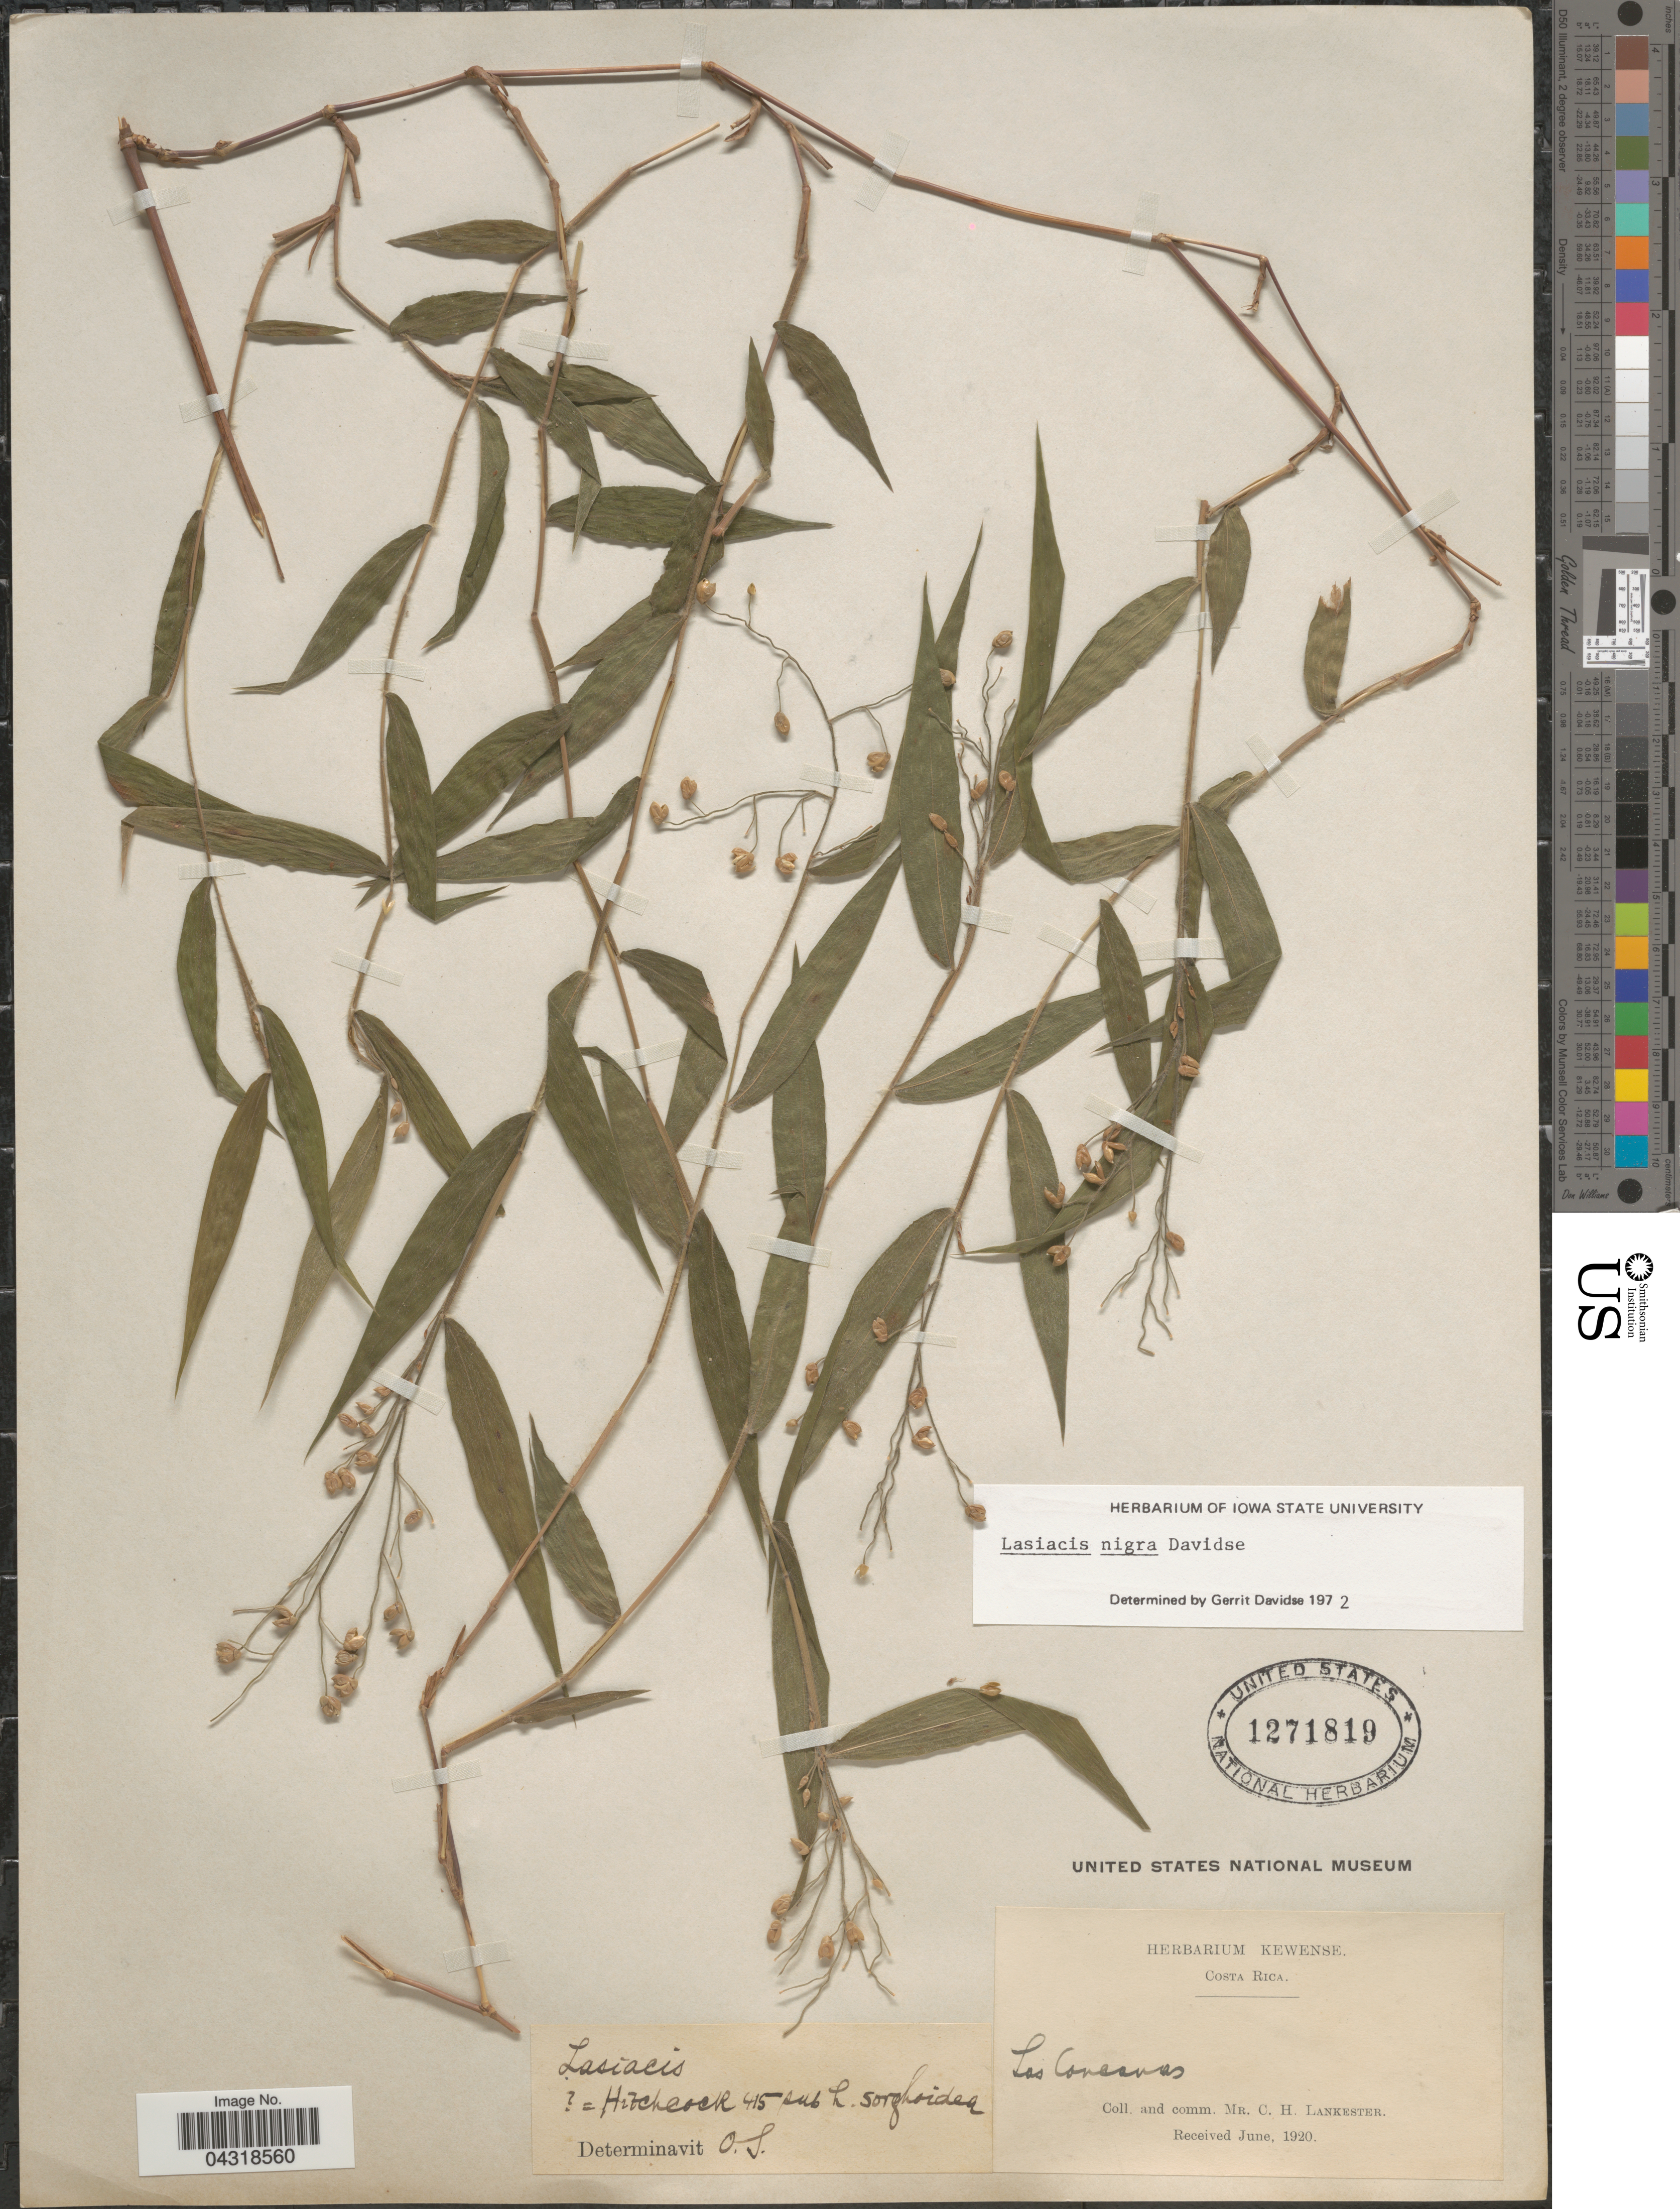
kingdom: Plantae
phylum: Tracheophyta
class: Liliopsida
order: Poales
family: Poaceae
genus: Lasiacis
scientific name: Lasiacis nigra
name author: Davidse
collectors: C. H. Lankester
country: Costa Rica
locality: Las Concavas.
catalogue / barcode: US 1271819